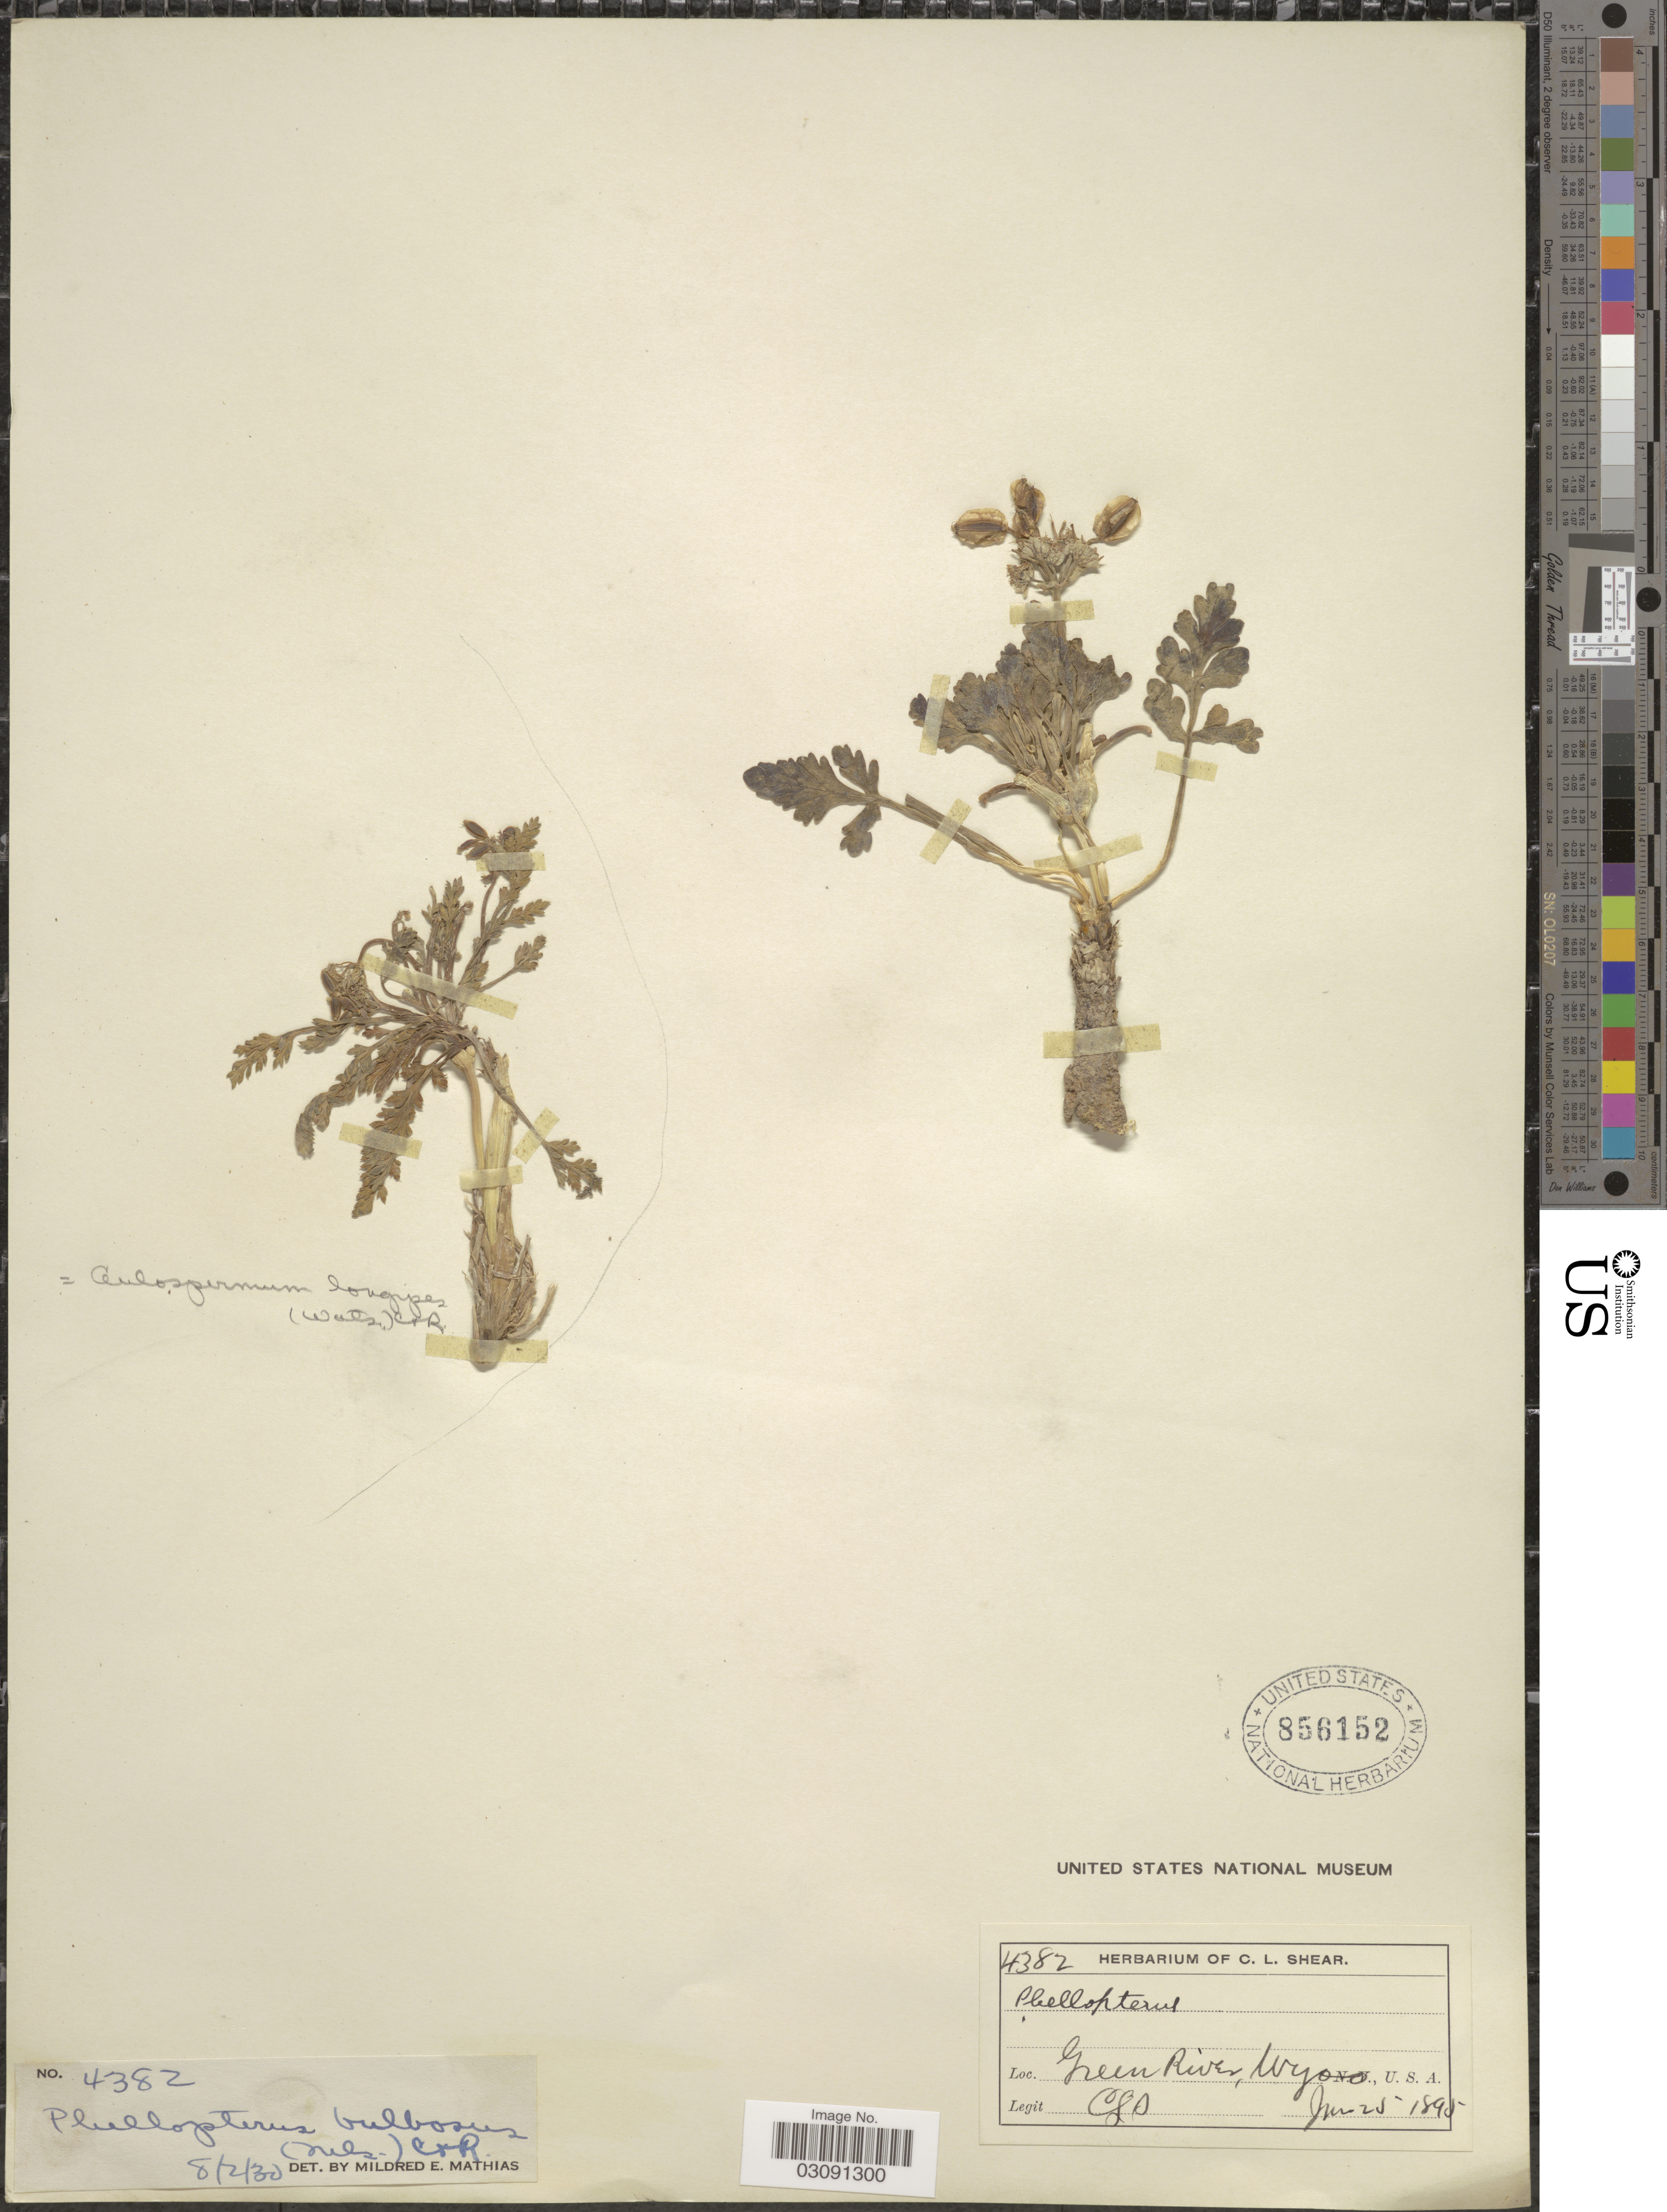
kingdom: Plantae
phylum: Tracheophyta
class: Magnoliopsida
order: Apiales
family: Apiaceae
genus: Cymopterus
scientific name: Cymopterus bulbosus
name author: A. Nelson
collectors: C. L. Shear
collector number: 4382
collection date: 1895-06-25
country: United States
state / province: Wyoming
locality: Green River.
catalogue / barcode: US 856152